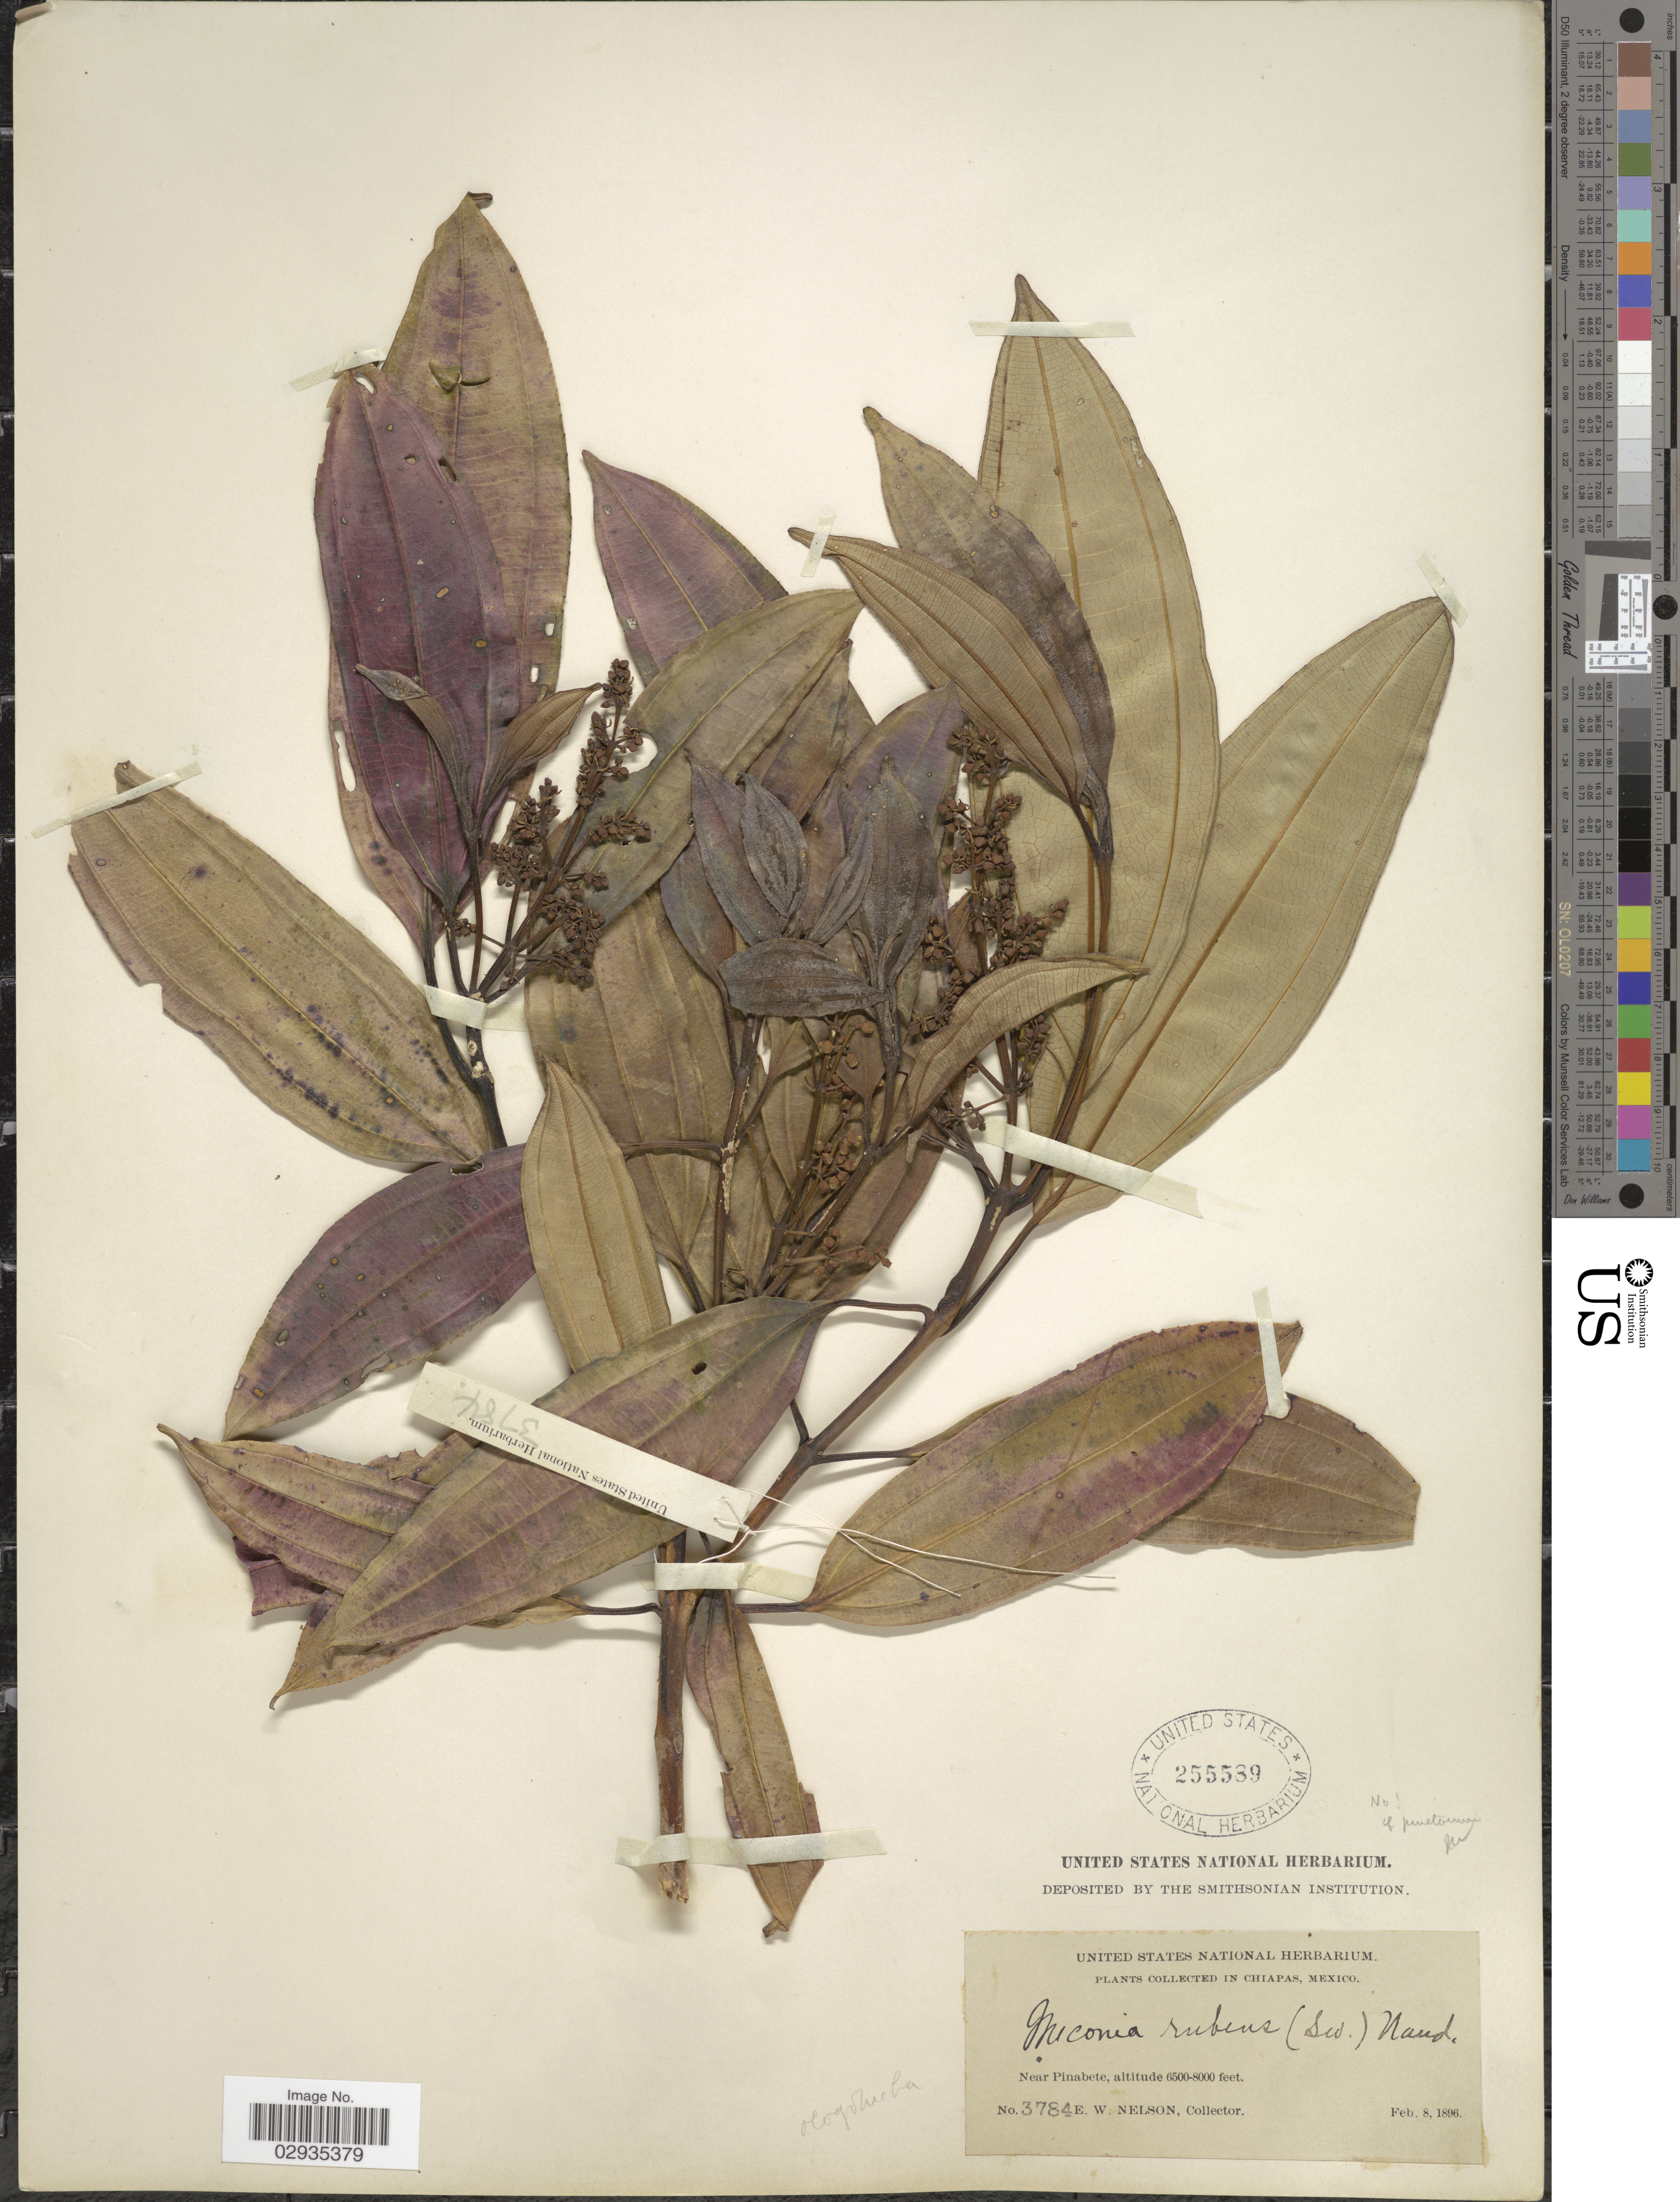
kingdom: Plantae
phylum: Tracheophyta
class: Magnoliopsida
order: Myrtales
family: Melastomataceae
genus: Miconia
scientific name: Miconia pinetorum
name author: Naudin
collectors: E. W. Nelson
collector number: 3784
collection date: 1896-02-08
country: Mexico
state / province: Chiapas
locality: Near Pinabete.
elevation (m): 1981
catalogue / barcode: US 255539